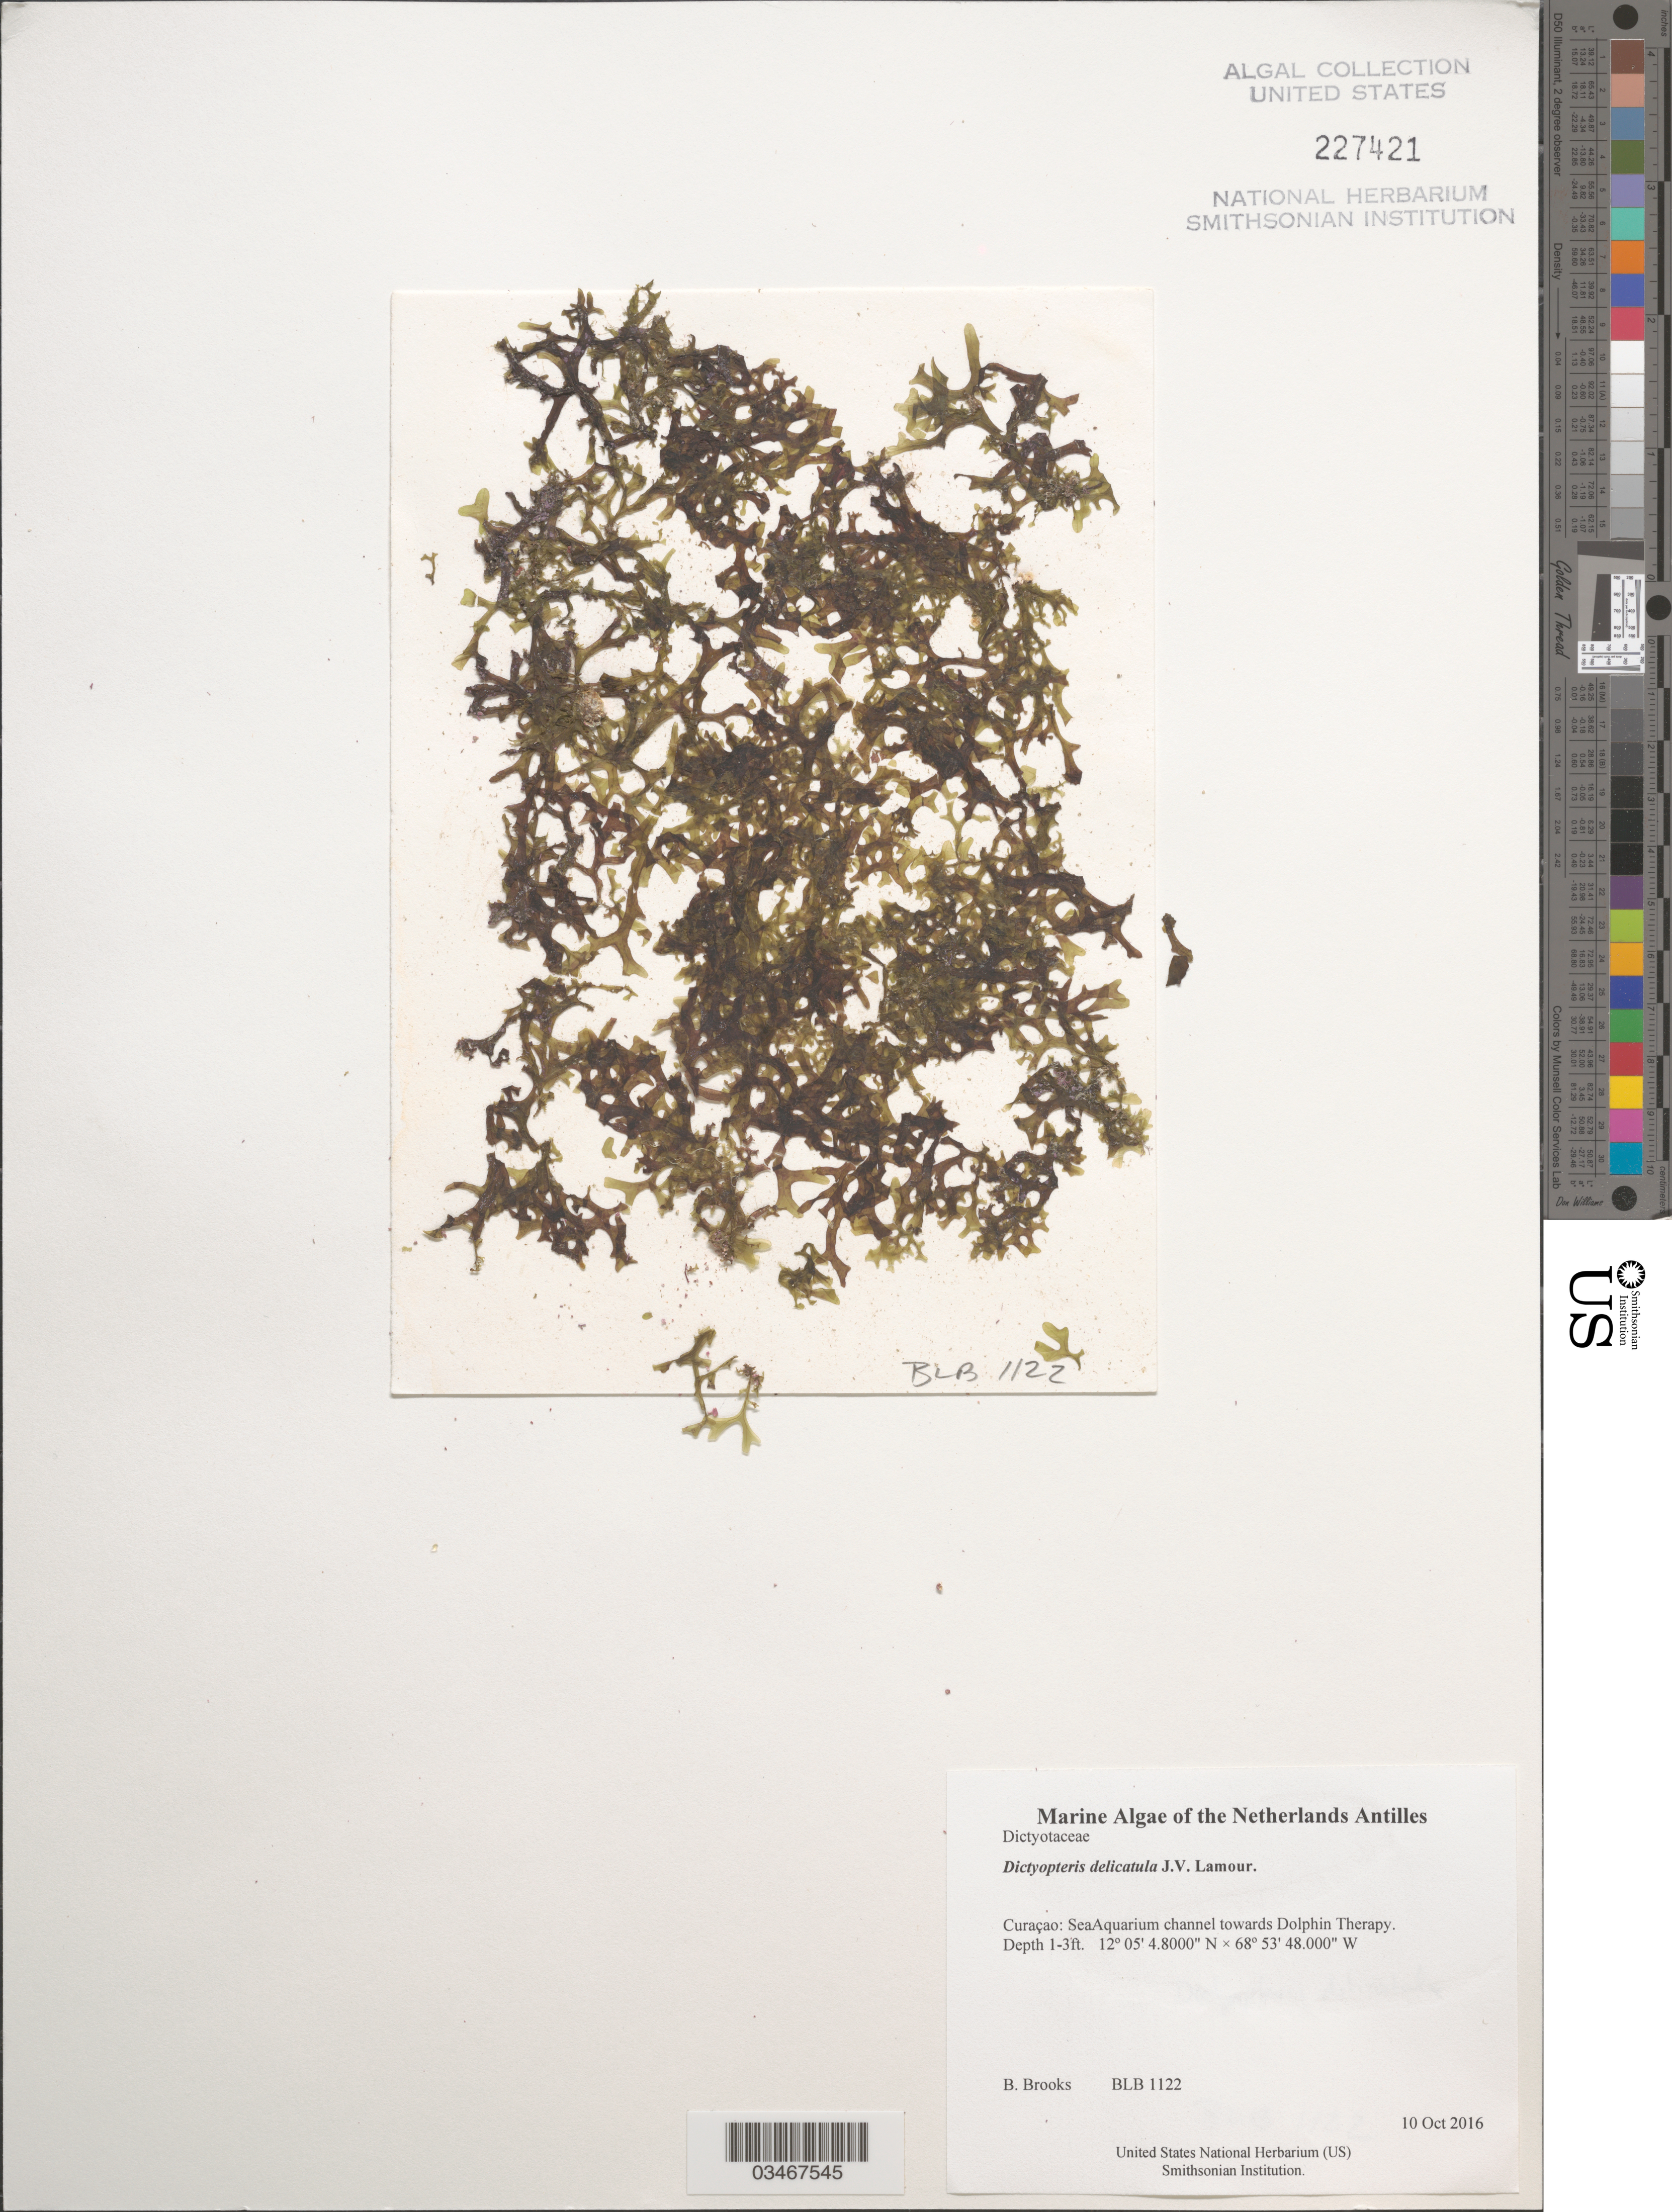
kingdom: Chromista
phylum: Ochrophyta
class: Phaeophyceae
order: Dictyotales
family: Dictyotaceae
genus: Dictyopteris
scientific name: Dictyopteris delicatula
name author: J.V.Lamouroux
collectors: B. Brooks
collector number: BLB 1122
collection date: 2016-10-10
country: Curaçao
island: Curaçao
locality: SeaAquarium channel towards Dolphin Therapy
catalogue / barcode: US 227421